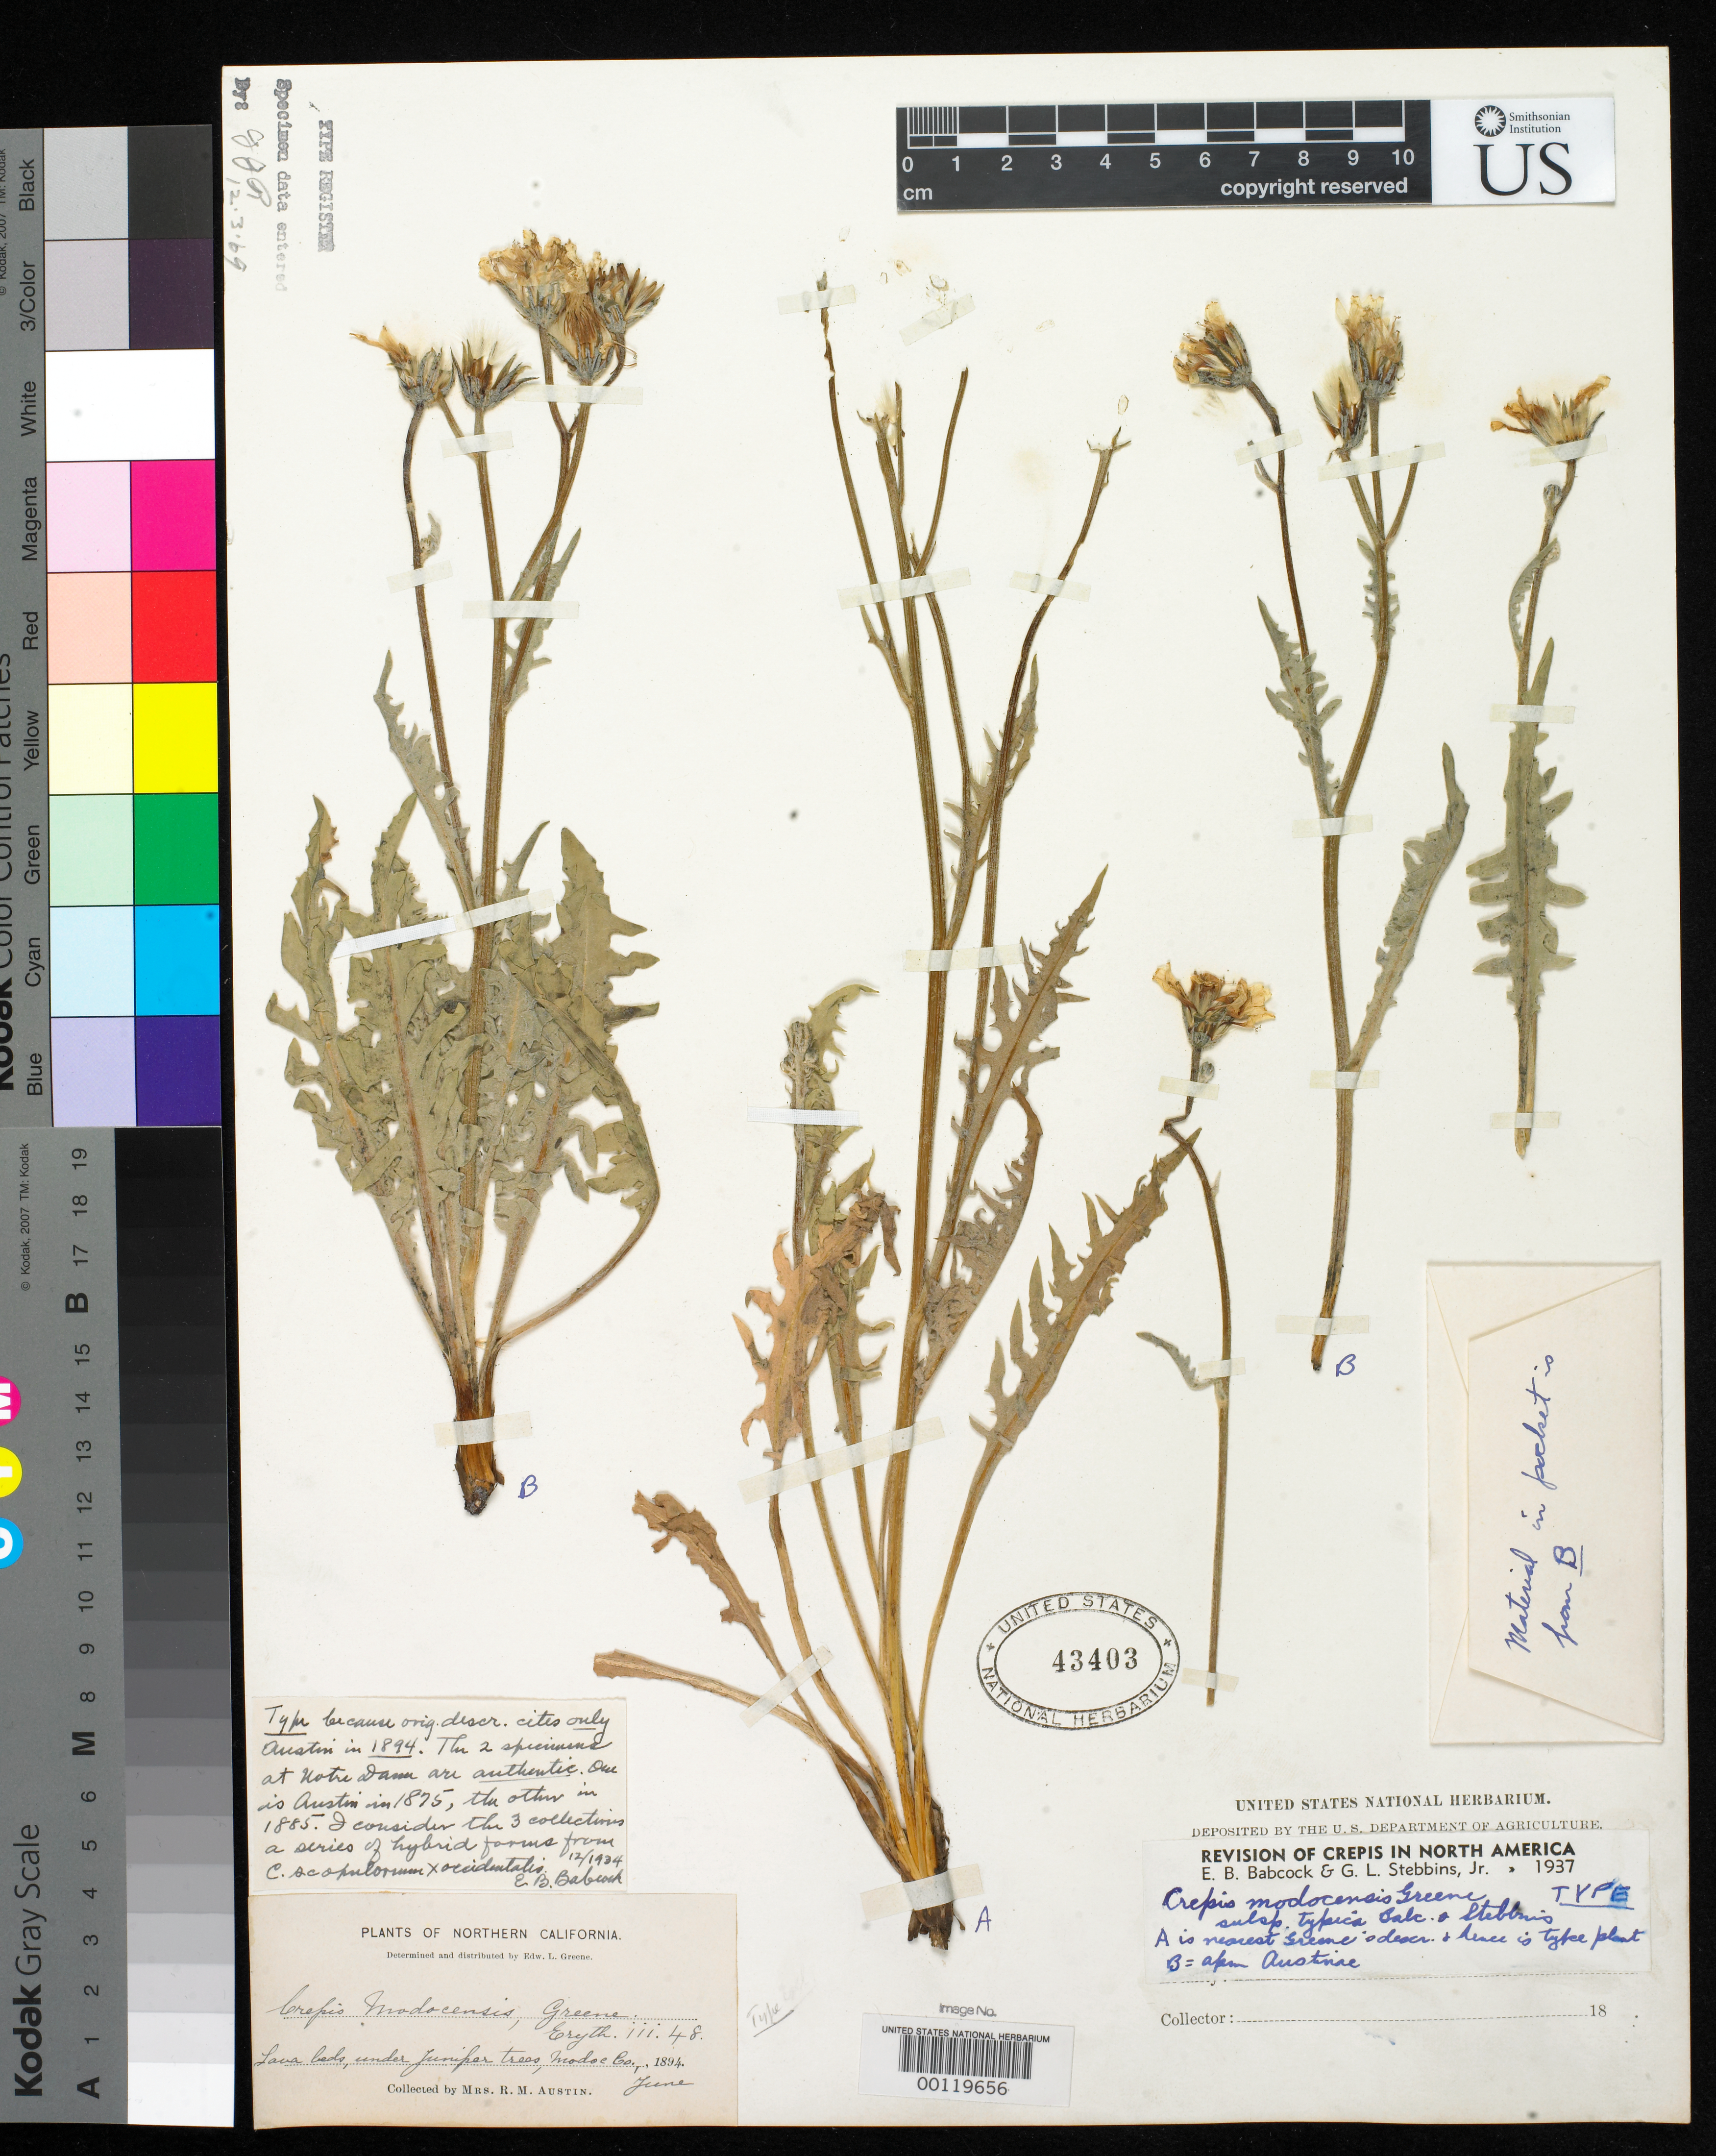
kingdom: Plantae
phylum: Tracheophyta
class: Magnoliopsida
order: Asterales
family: Asteraceae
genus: Crepis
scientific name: Crepis modocensis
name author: Greene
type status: Type Collection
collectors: R. Austin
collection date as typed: Jun 1894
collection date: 1894-06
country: United States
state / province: California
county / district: Modoc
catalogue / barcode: US 43403